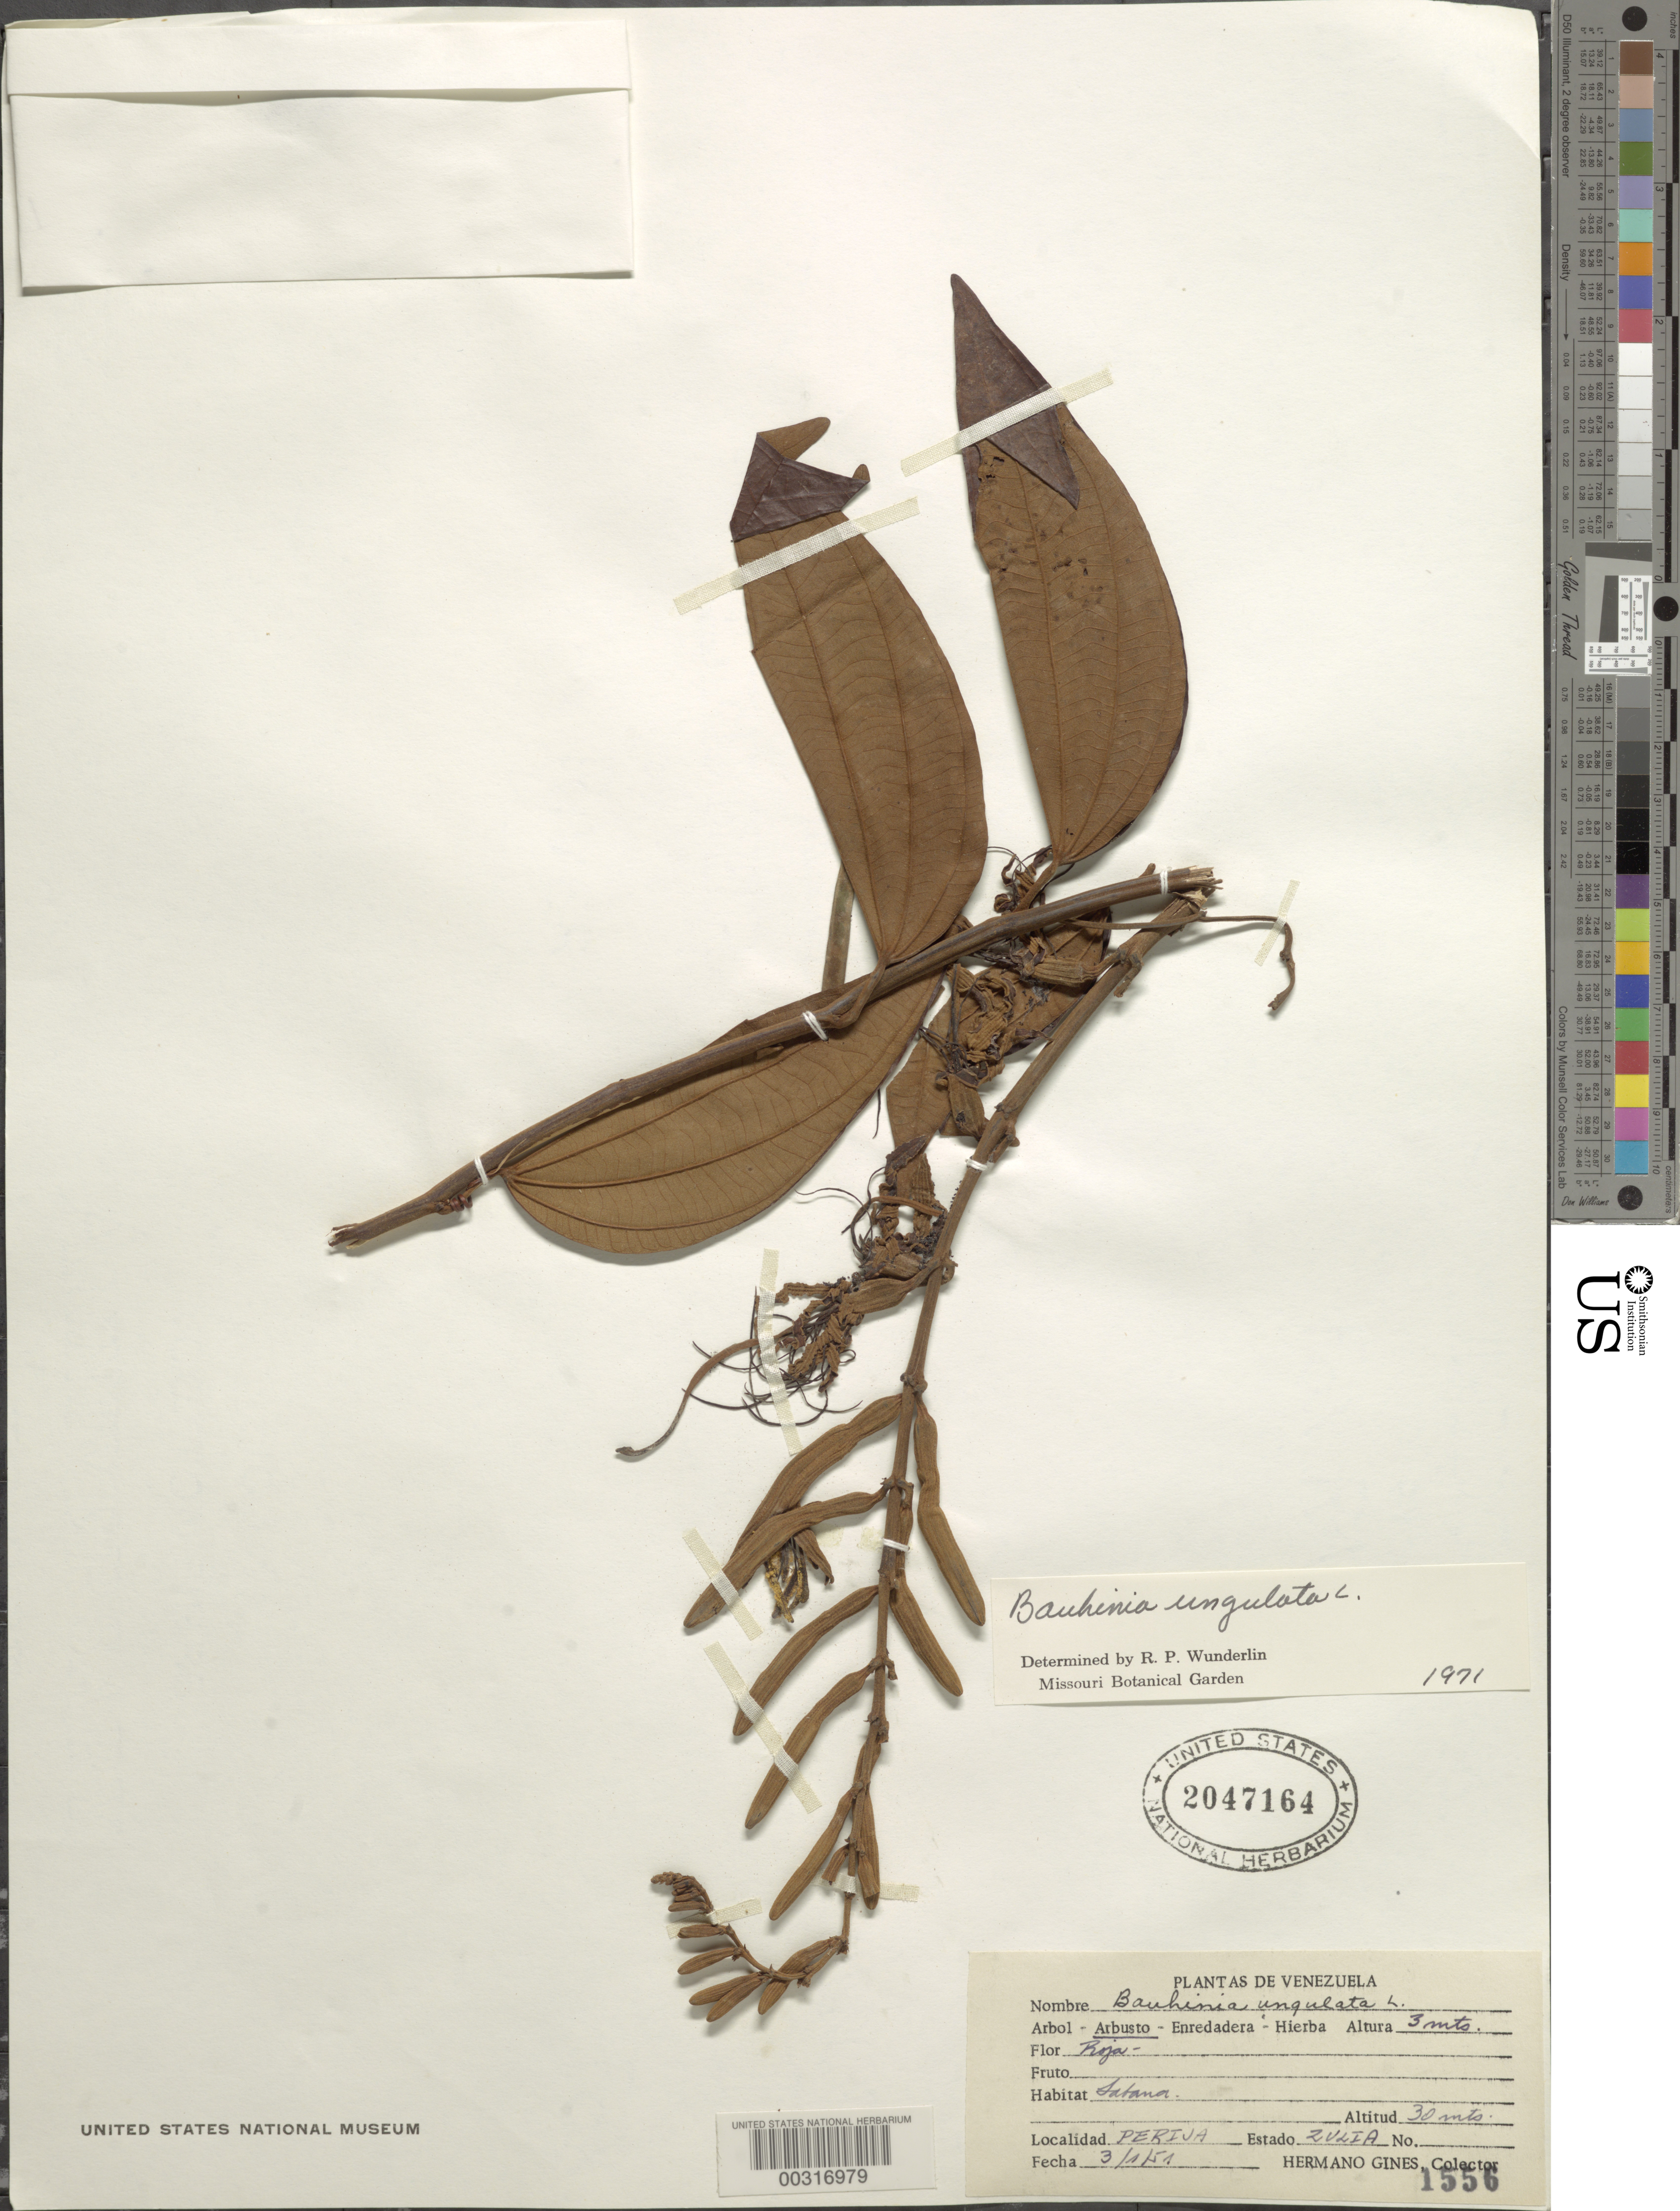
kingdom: Plantae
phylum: Tracheophyta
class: Magnoliopsida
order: Fabales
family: Fabaceae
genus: Bauhinia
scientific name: Bauhinia ungulata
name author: L.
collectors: Bro. Gines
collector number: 1556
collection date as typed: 03 Jan 1951 or 01 Mar 1951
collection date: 1951-01-03 or 1951-03-01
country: Venezuela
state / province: Zulia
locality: Perija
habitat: Savanna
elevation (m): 30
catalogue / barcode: US 2047164